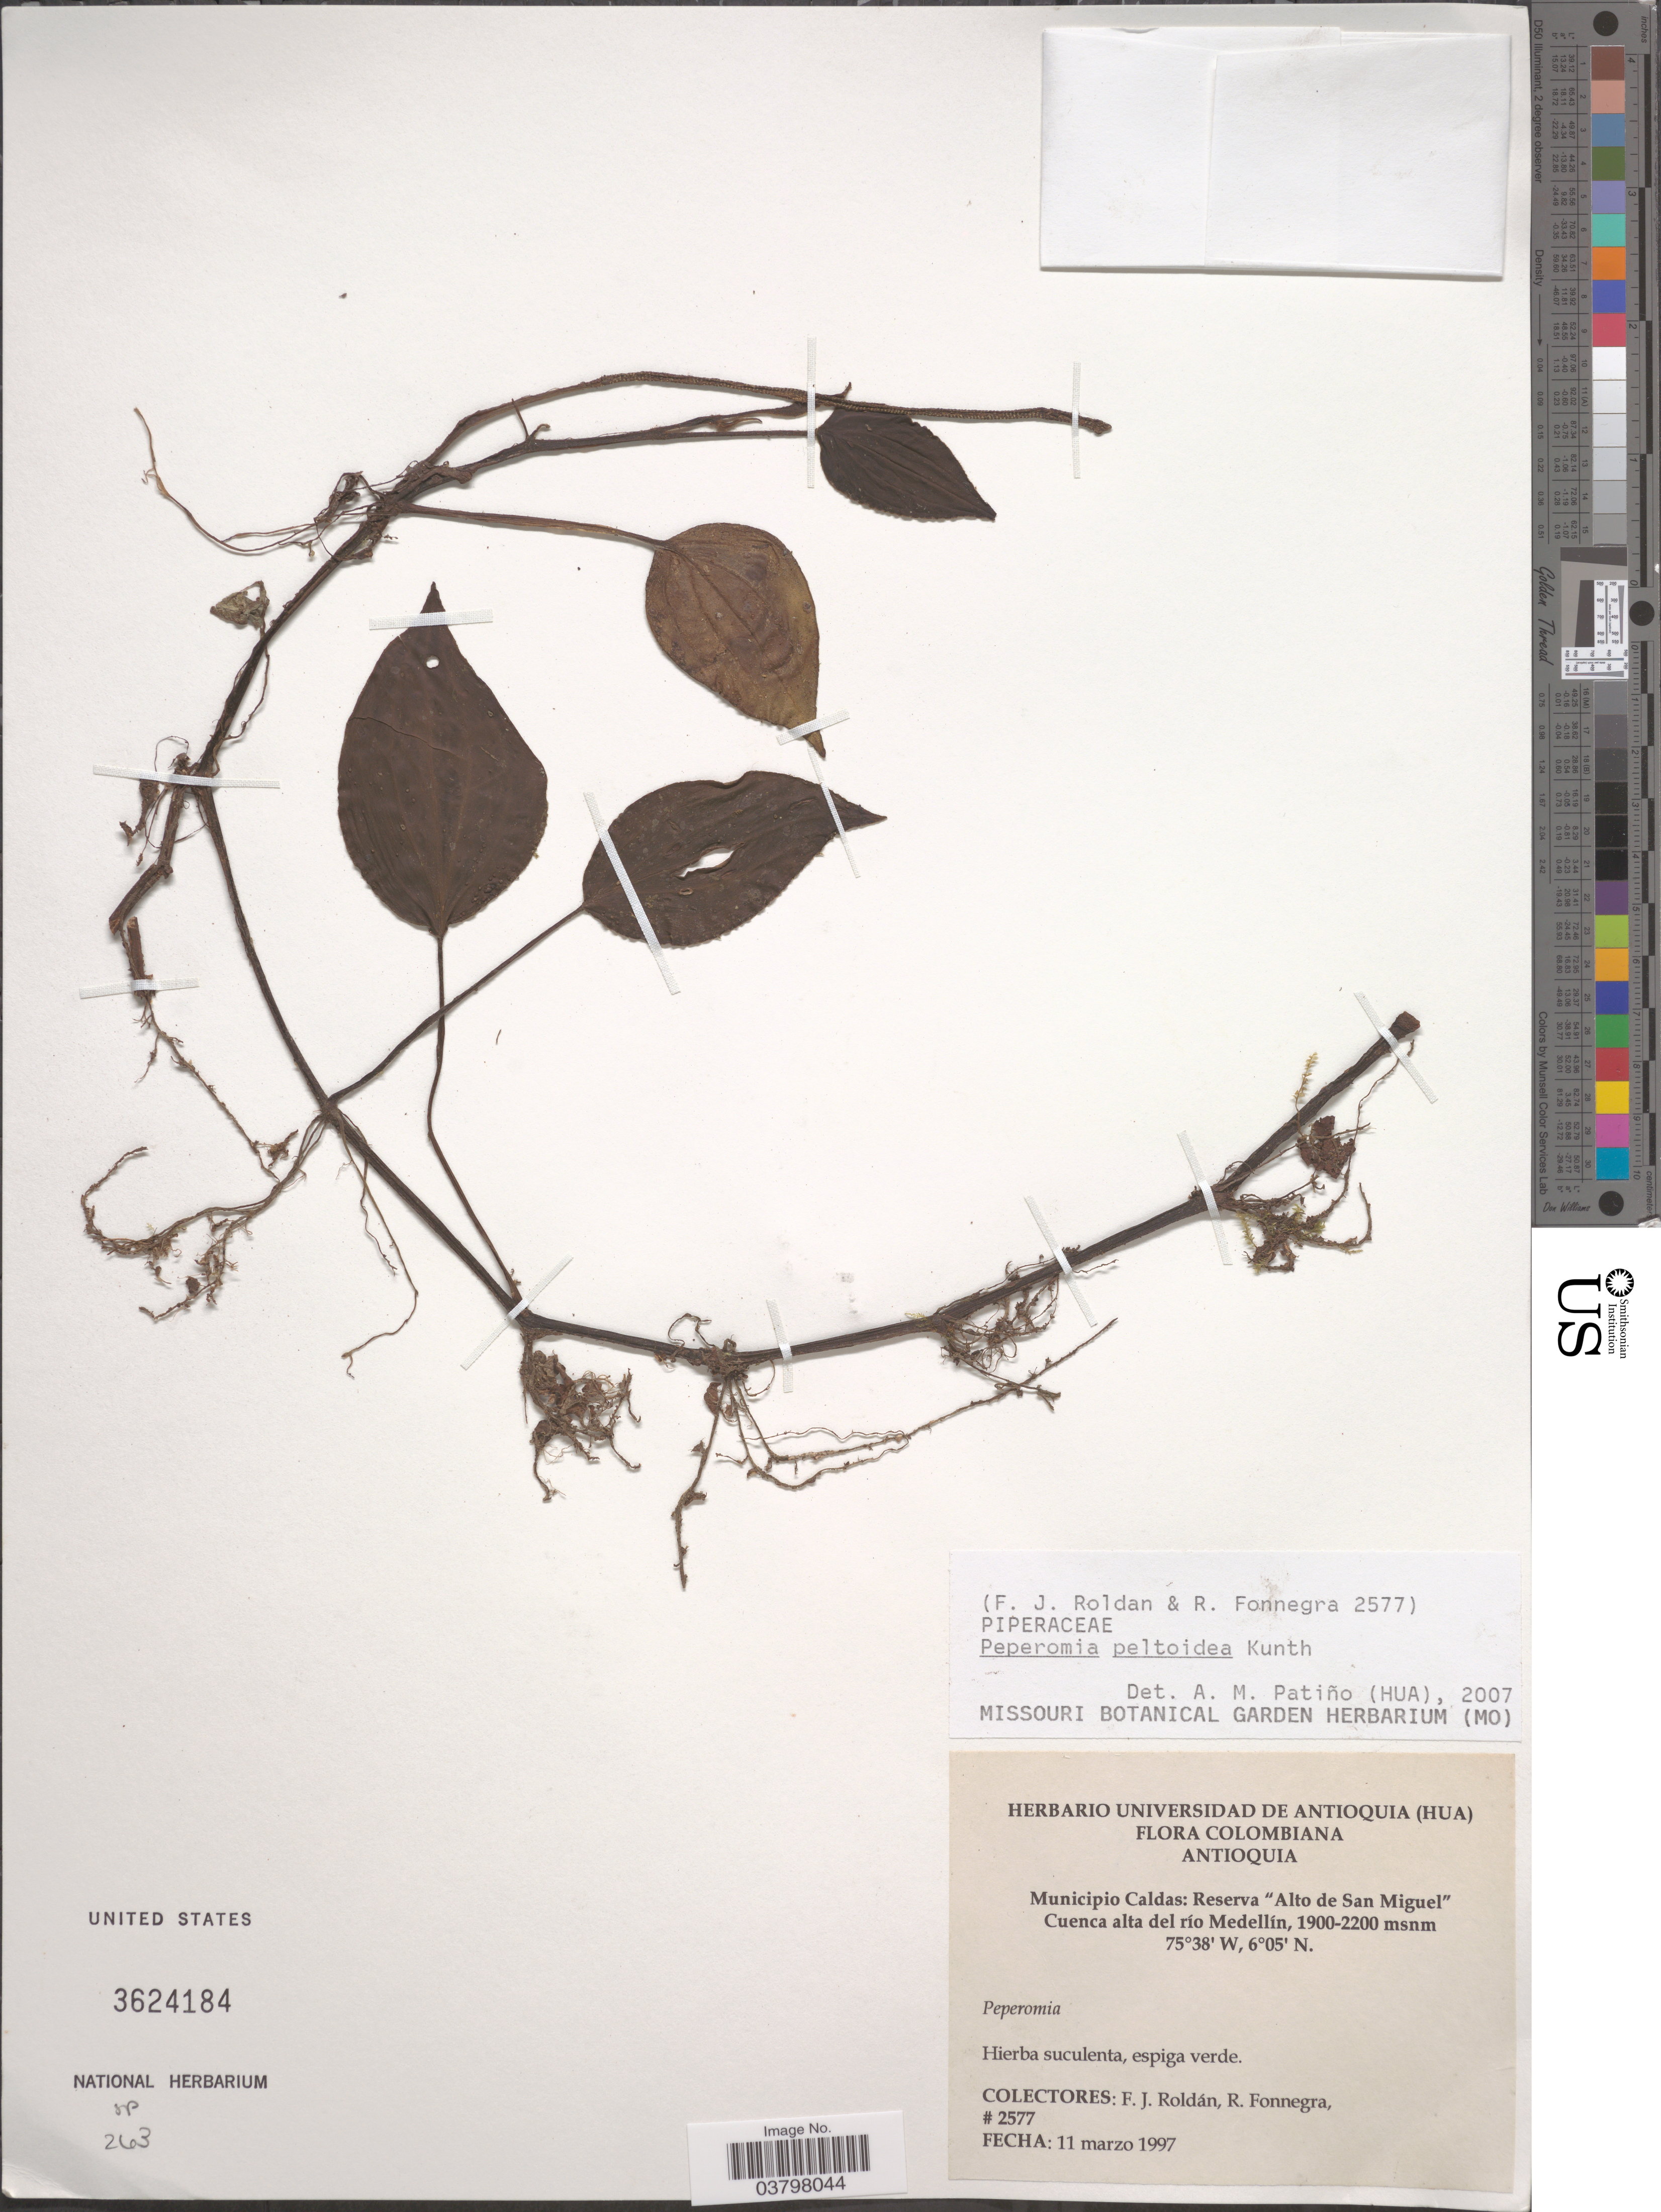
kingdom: Plantae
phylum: Tracheophyta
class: Magnoliopsida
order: Piperales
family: Piperaceae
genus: Peperomia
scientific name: Peperomia peltoidea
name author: Kunth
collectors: F. J. Roldán & R. Fonnegra G.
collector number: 2577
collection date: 1997-03-11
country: Colombia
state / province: Caldas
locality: Municipio Caldas: Reserva "Alto de San Miguel" Cuenca alta del río Medellín.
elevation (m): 1900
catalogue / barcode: US 3624184